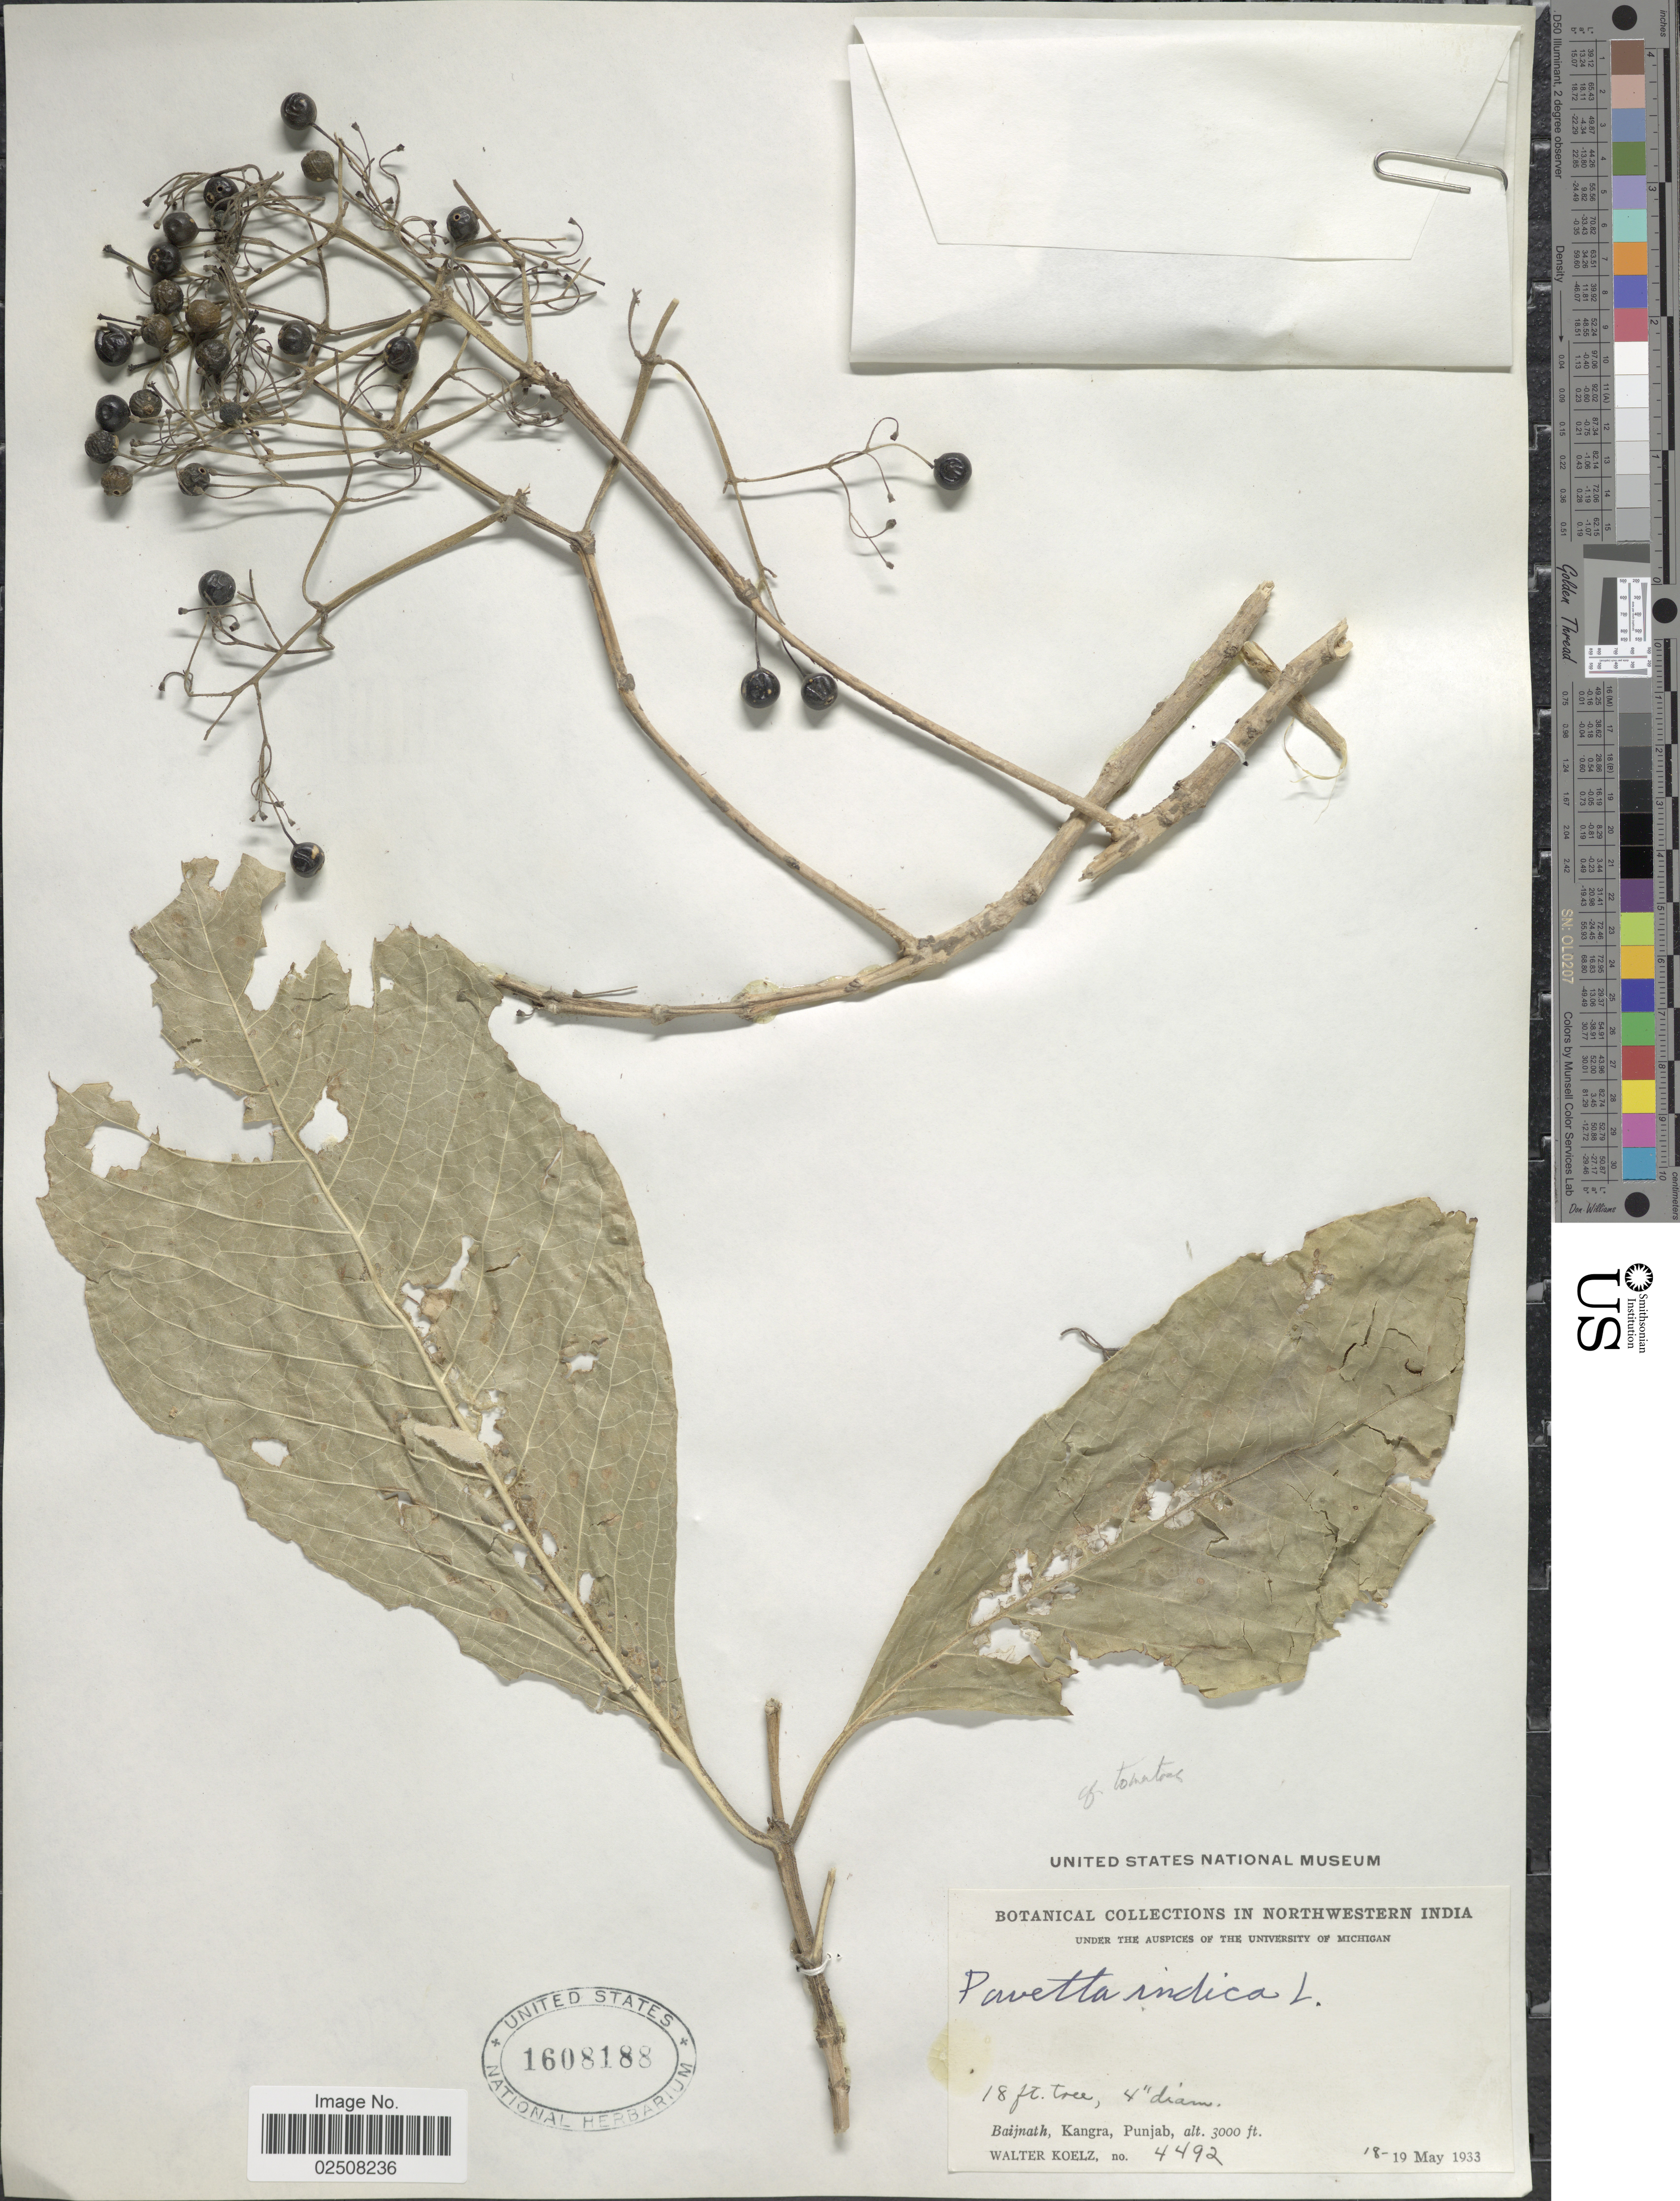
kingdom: Plantae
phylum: Tracheophyta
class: Magnoliopsida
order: Gentianales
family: Rubiaceae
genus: Pavetta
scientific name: Pavetta tomentosa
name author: Roxb. ex Sm.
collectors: W. N. Koelz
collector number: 4492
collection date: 1933-05-18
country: India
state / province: Punjab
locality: In Northwestern India, Baijnath, Kangra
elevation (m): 914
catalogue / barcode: US 1608188